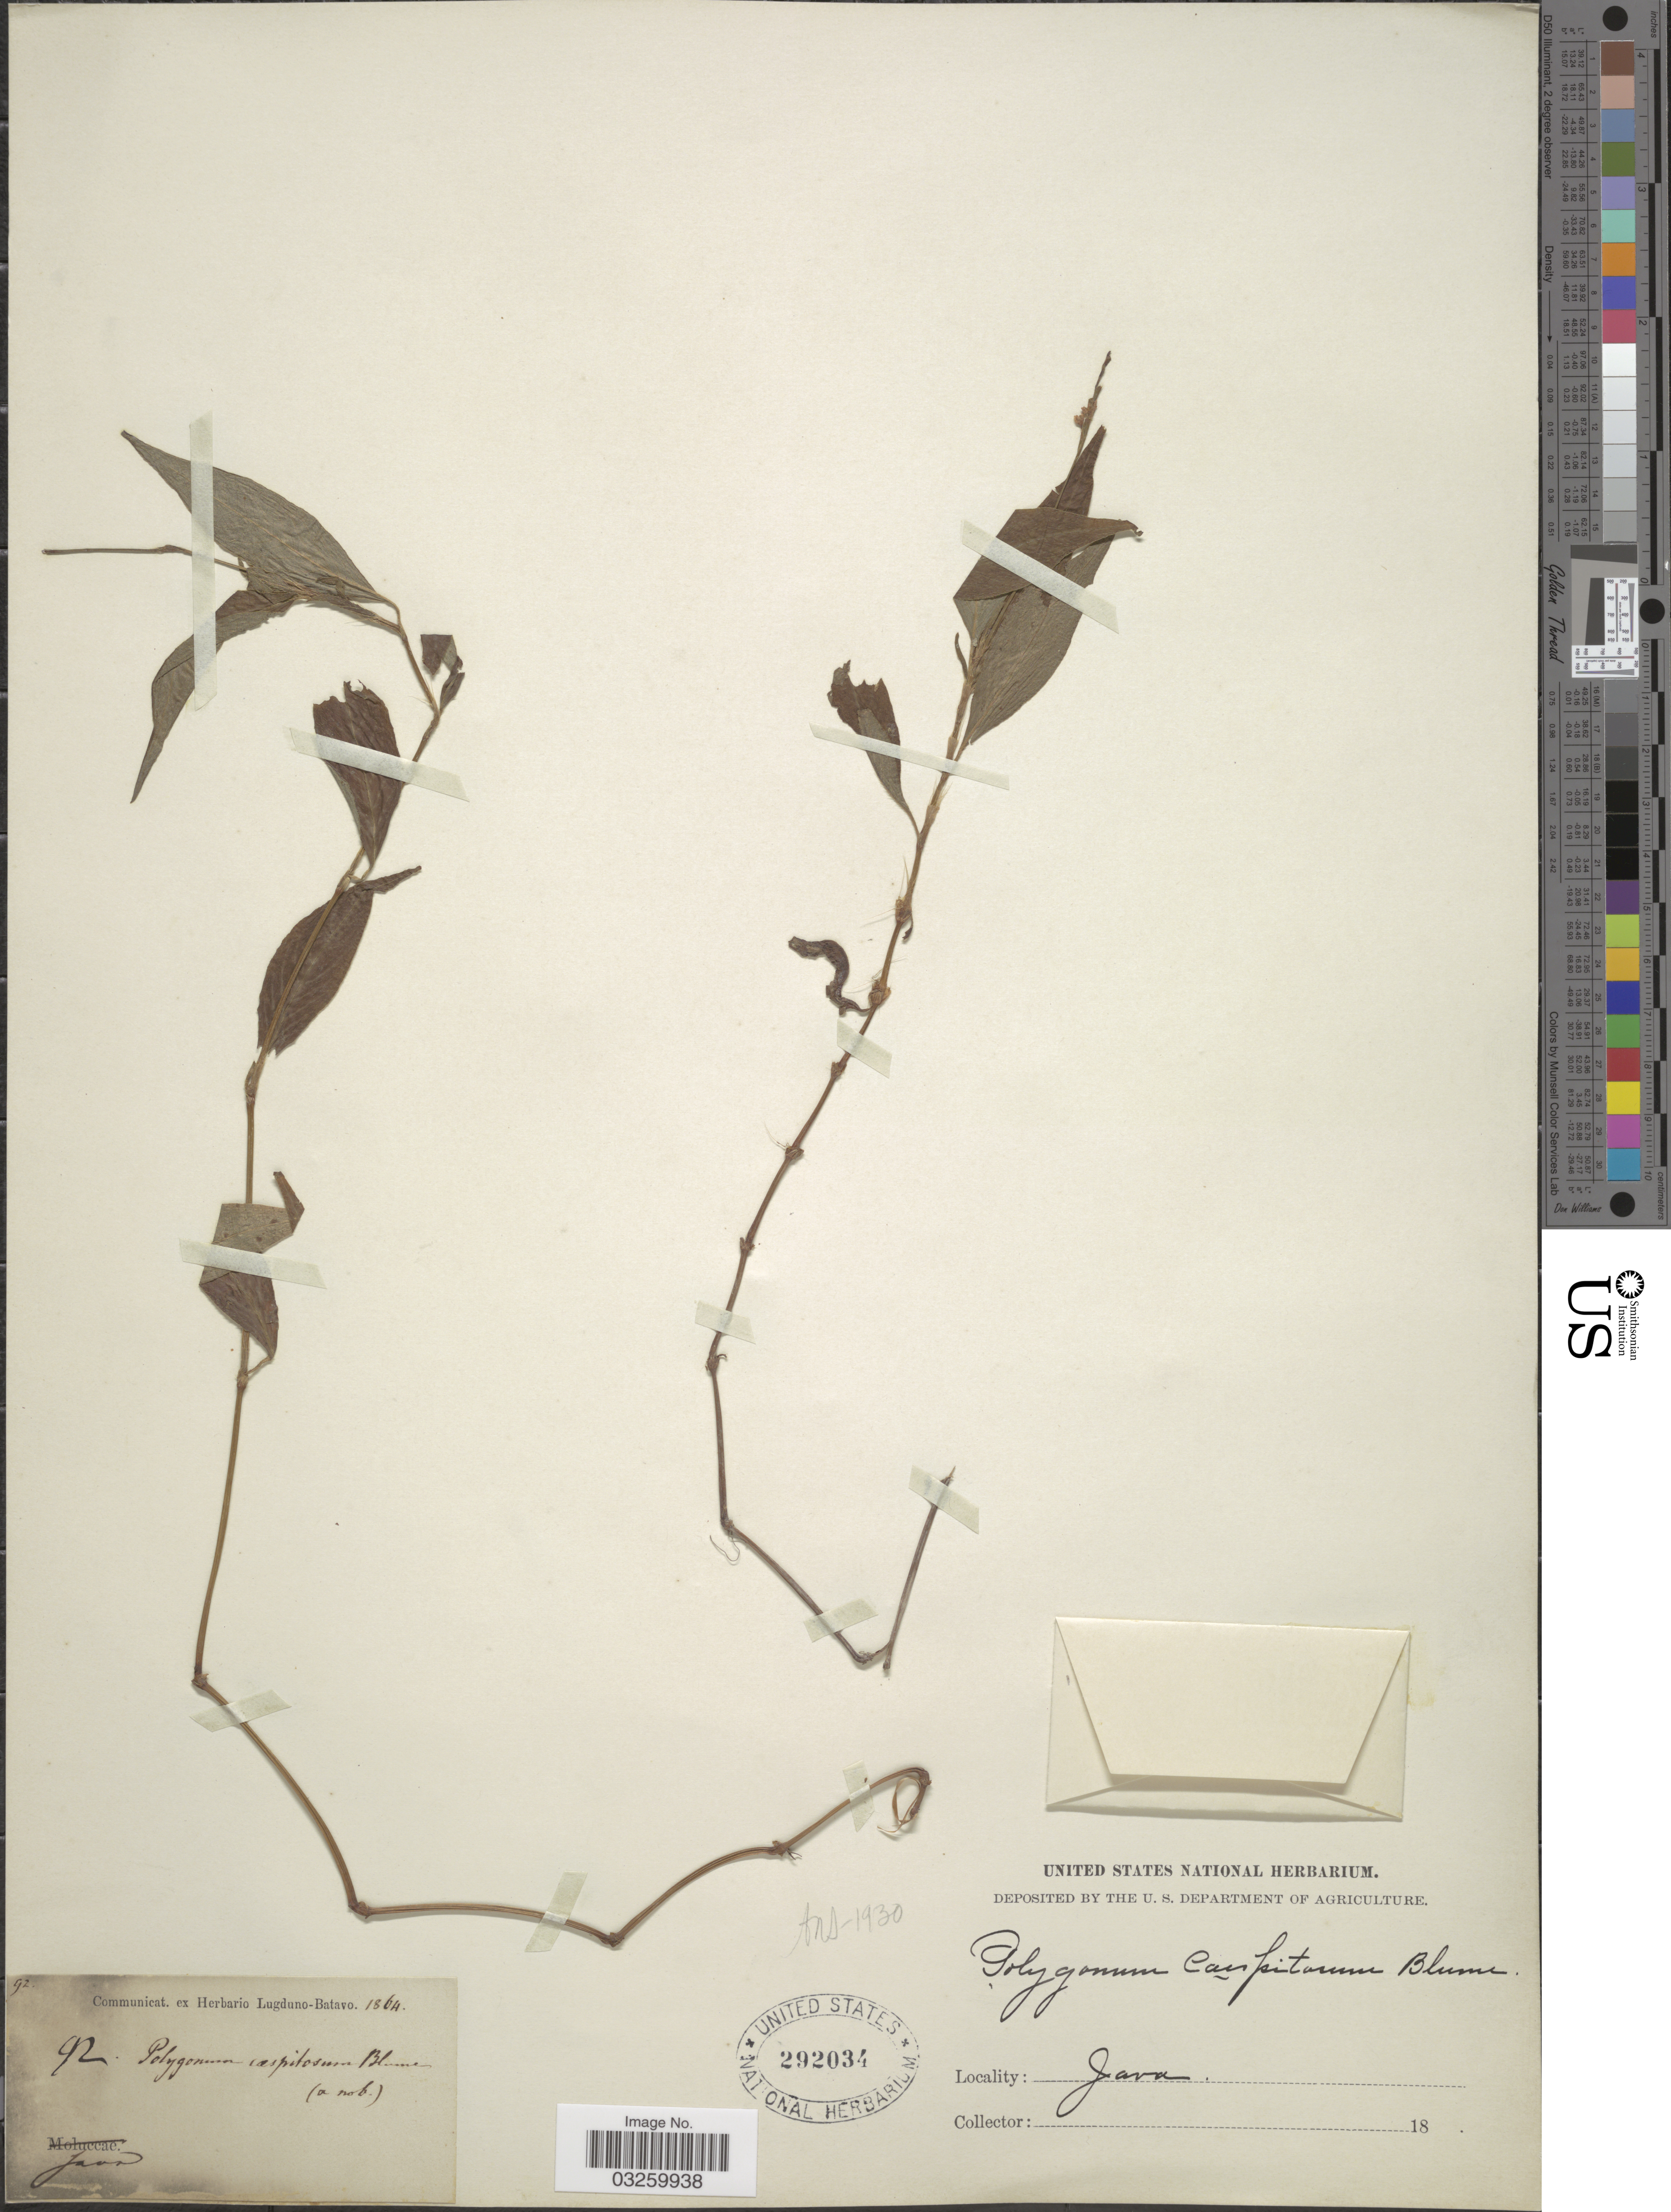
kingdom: Plantae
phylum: Tracheophyta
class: Magnoliopsida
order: Caryophyllales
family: Polygonaceae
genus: Persicaria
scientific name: Persicaria caespitosa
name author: (Blume) Nakai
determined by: Wagner, W. L., (BOT), Smithsonian Institution - National Museum of Natural History (UNITED STATES)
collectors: ex herb. United States National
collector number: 92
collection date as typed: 18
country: Indonesia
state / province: Java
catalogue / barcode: US 292034